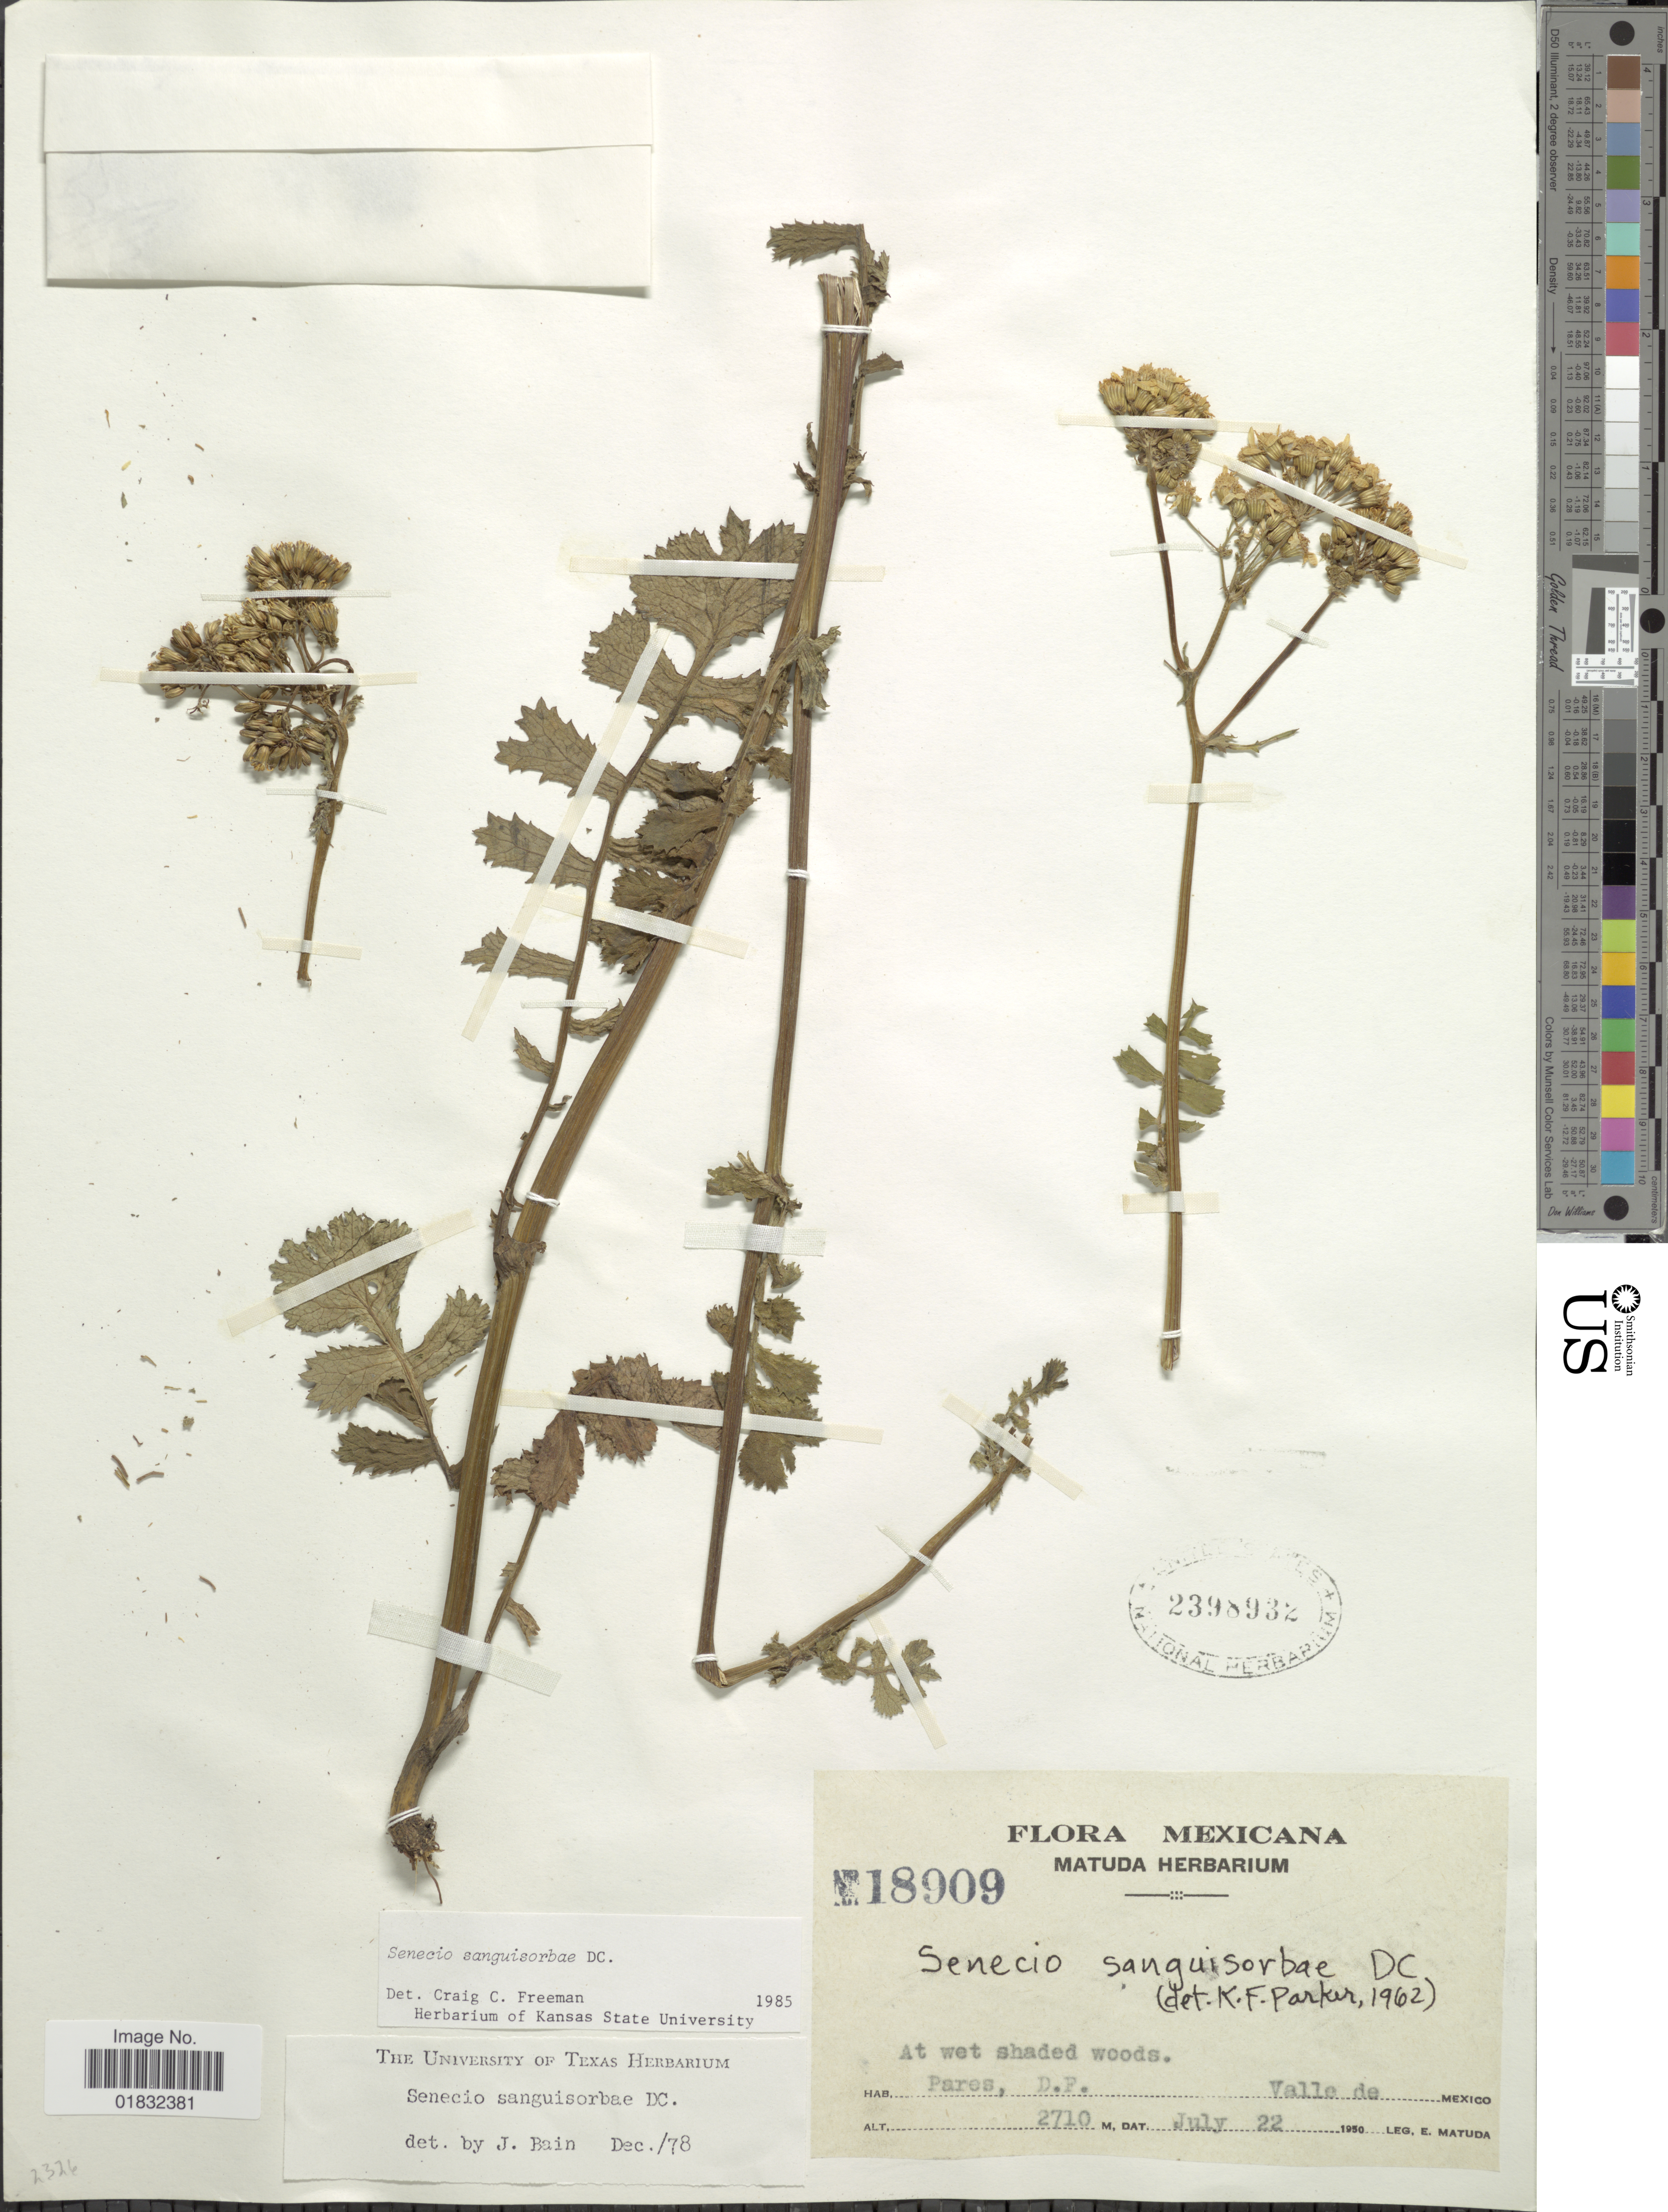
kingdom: Plantae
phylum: Tracheophyta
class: Magnoliopsida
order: Asterales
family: Asteraceae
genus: Packera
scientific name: Packera sanguisorbae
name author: (DC.) C. Jeffrey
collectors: E. Matuda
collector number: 18909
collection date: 1950-07-22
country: Mexico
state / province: Distrito Federal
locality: At wet shaded woods. Pares, Valle de Mexico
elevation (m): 2710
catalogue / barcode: US 2398932